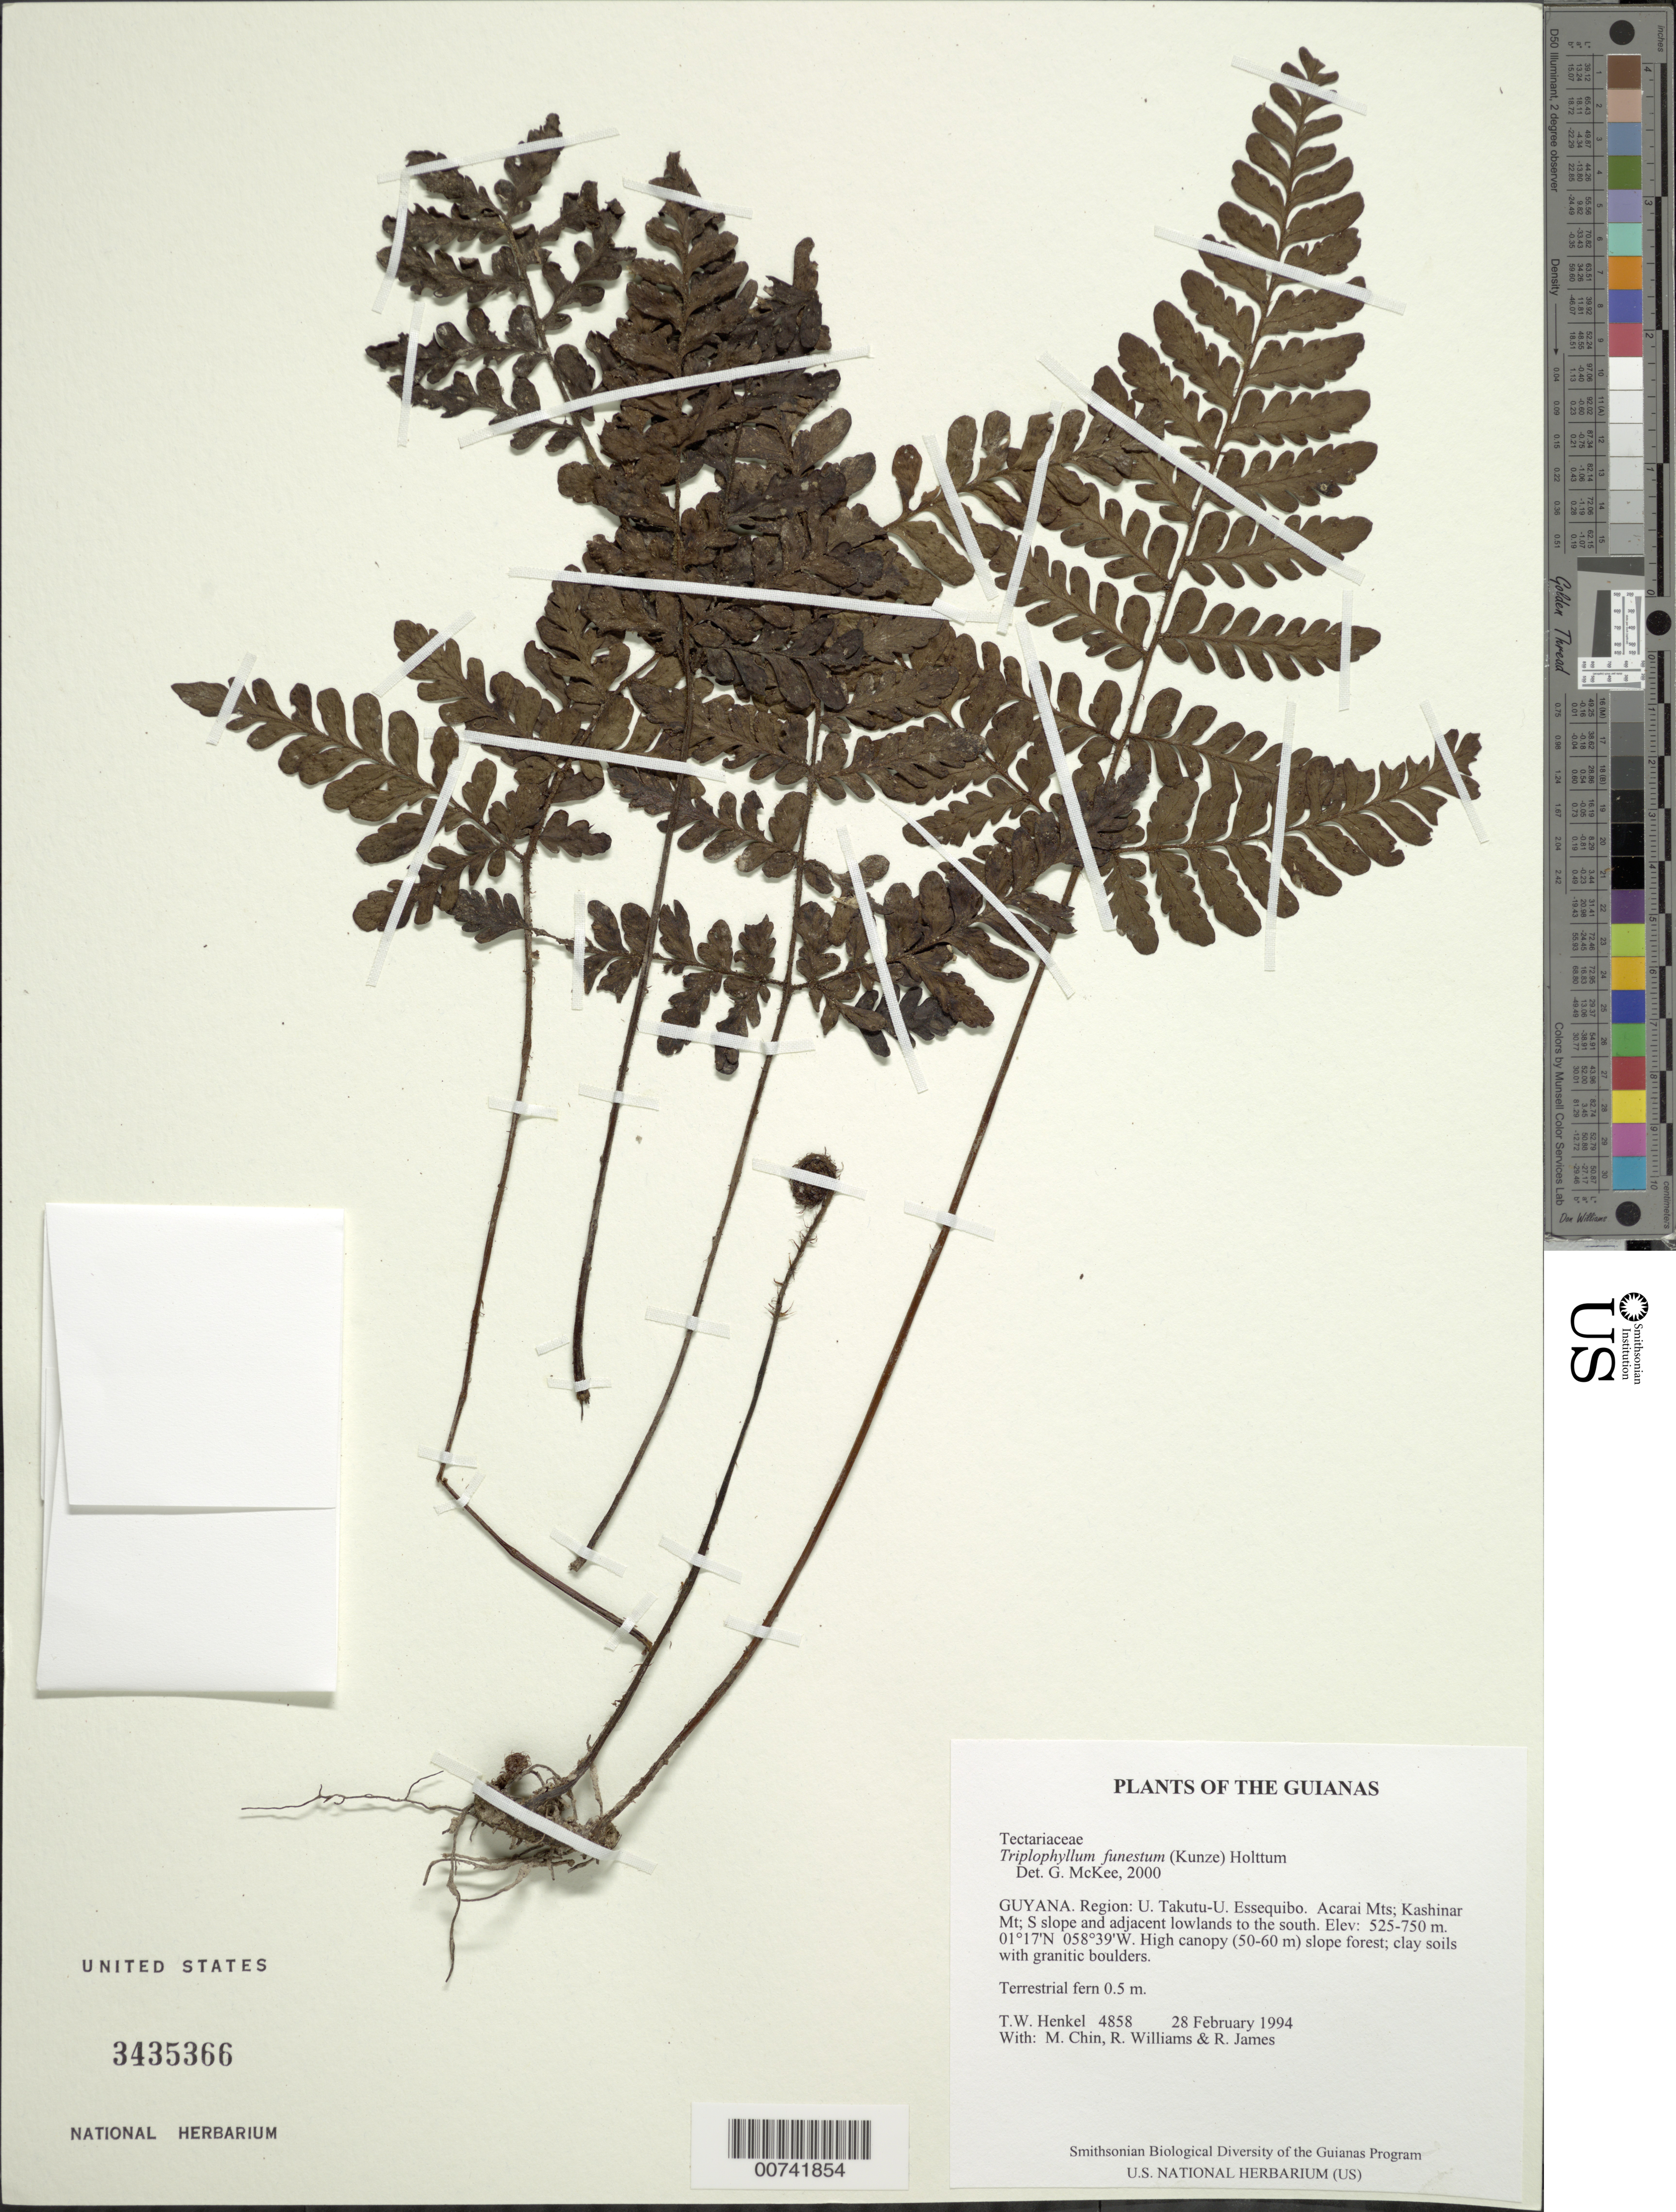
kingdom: Plantae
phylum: Tracheophyta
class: Polypodiopsida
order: Polypodiales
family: Tectariaceae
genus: Triplophyllum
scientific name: Triplophyllum funestum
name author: (Kunze) Holttum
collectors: T. Henkel, M. Chin, R. Williams & R. James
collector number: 4854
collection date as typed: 28 February 1994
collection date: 1994-02-28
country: Guyana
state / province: U. Takutu-U. Essequibo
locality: Acarai Mts; Kashinar Mt; S slope and adjacent lowlands to the south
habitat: High canopy (50-60 m) slope forest; clay soils with granitic boulders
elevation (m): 525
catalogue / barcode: US 3435366